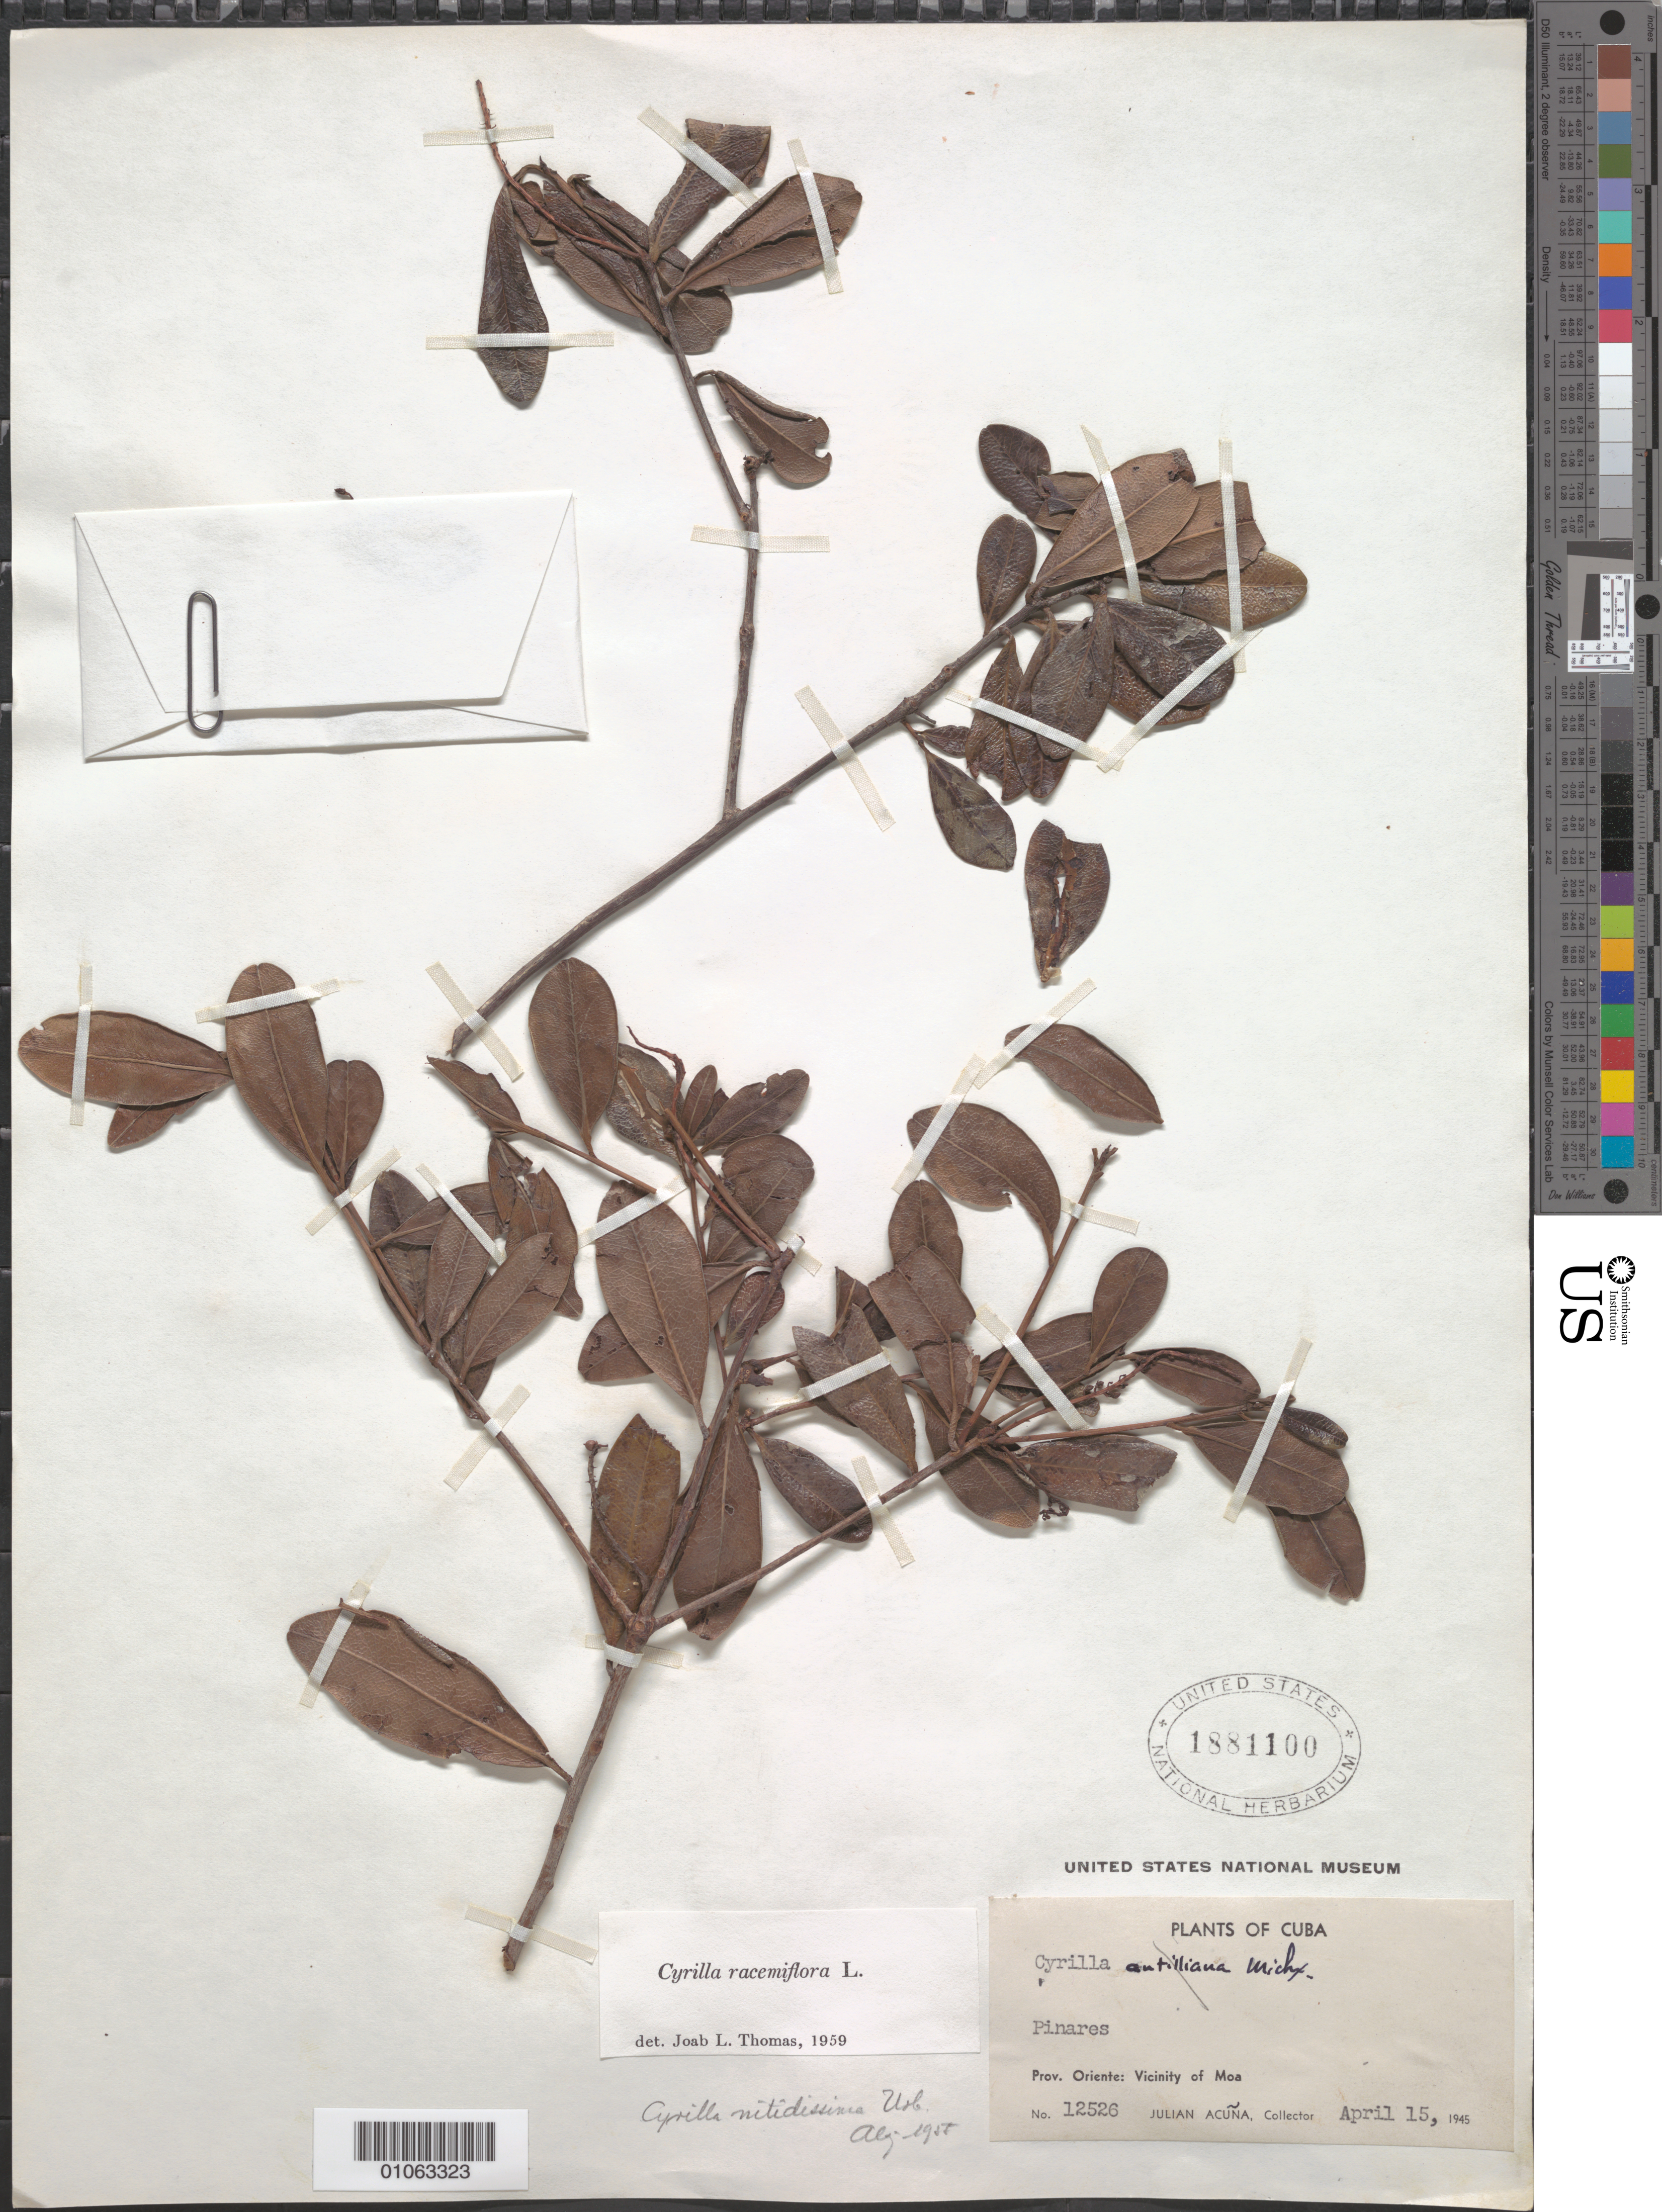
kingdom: Plantae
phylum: Tracheophyta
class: Magnoliopsida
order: Ericales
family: Cyrillaceae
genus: Cyrilla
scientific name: Cyrilla racemiflora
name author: L.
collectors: J. Acuña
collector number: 12526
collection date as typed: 15 Apr 1946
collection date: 1946-04-15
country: Cuba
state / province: Holguín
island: Cuba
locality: Vicinity of Moa [Oriente]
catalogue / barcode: US 1881100